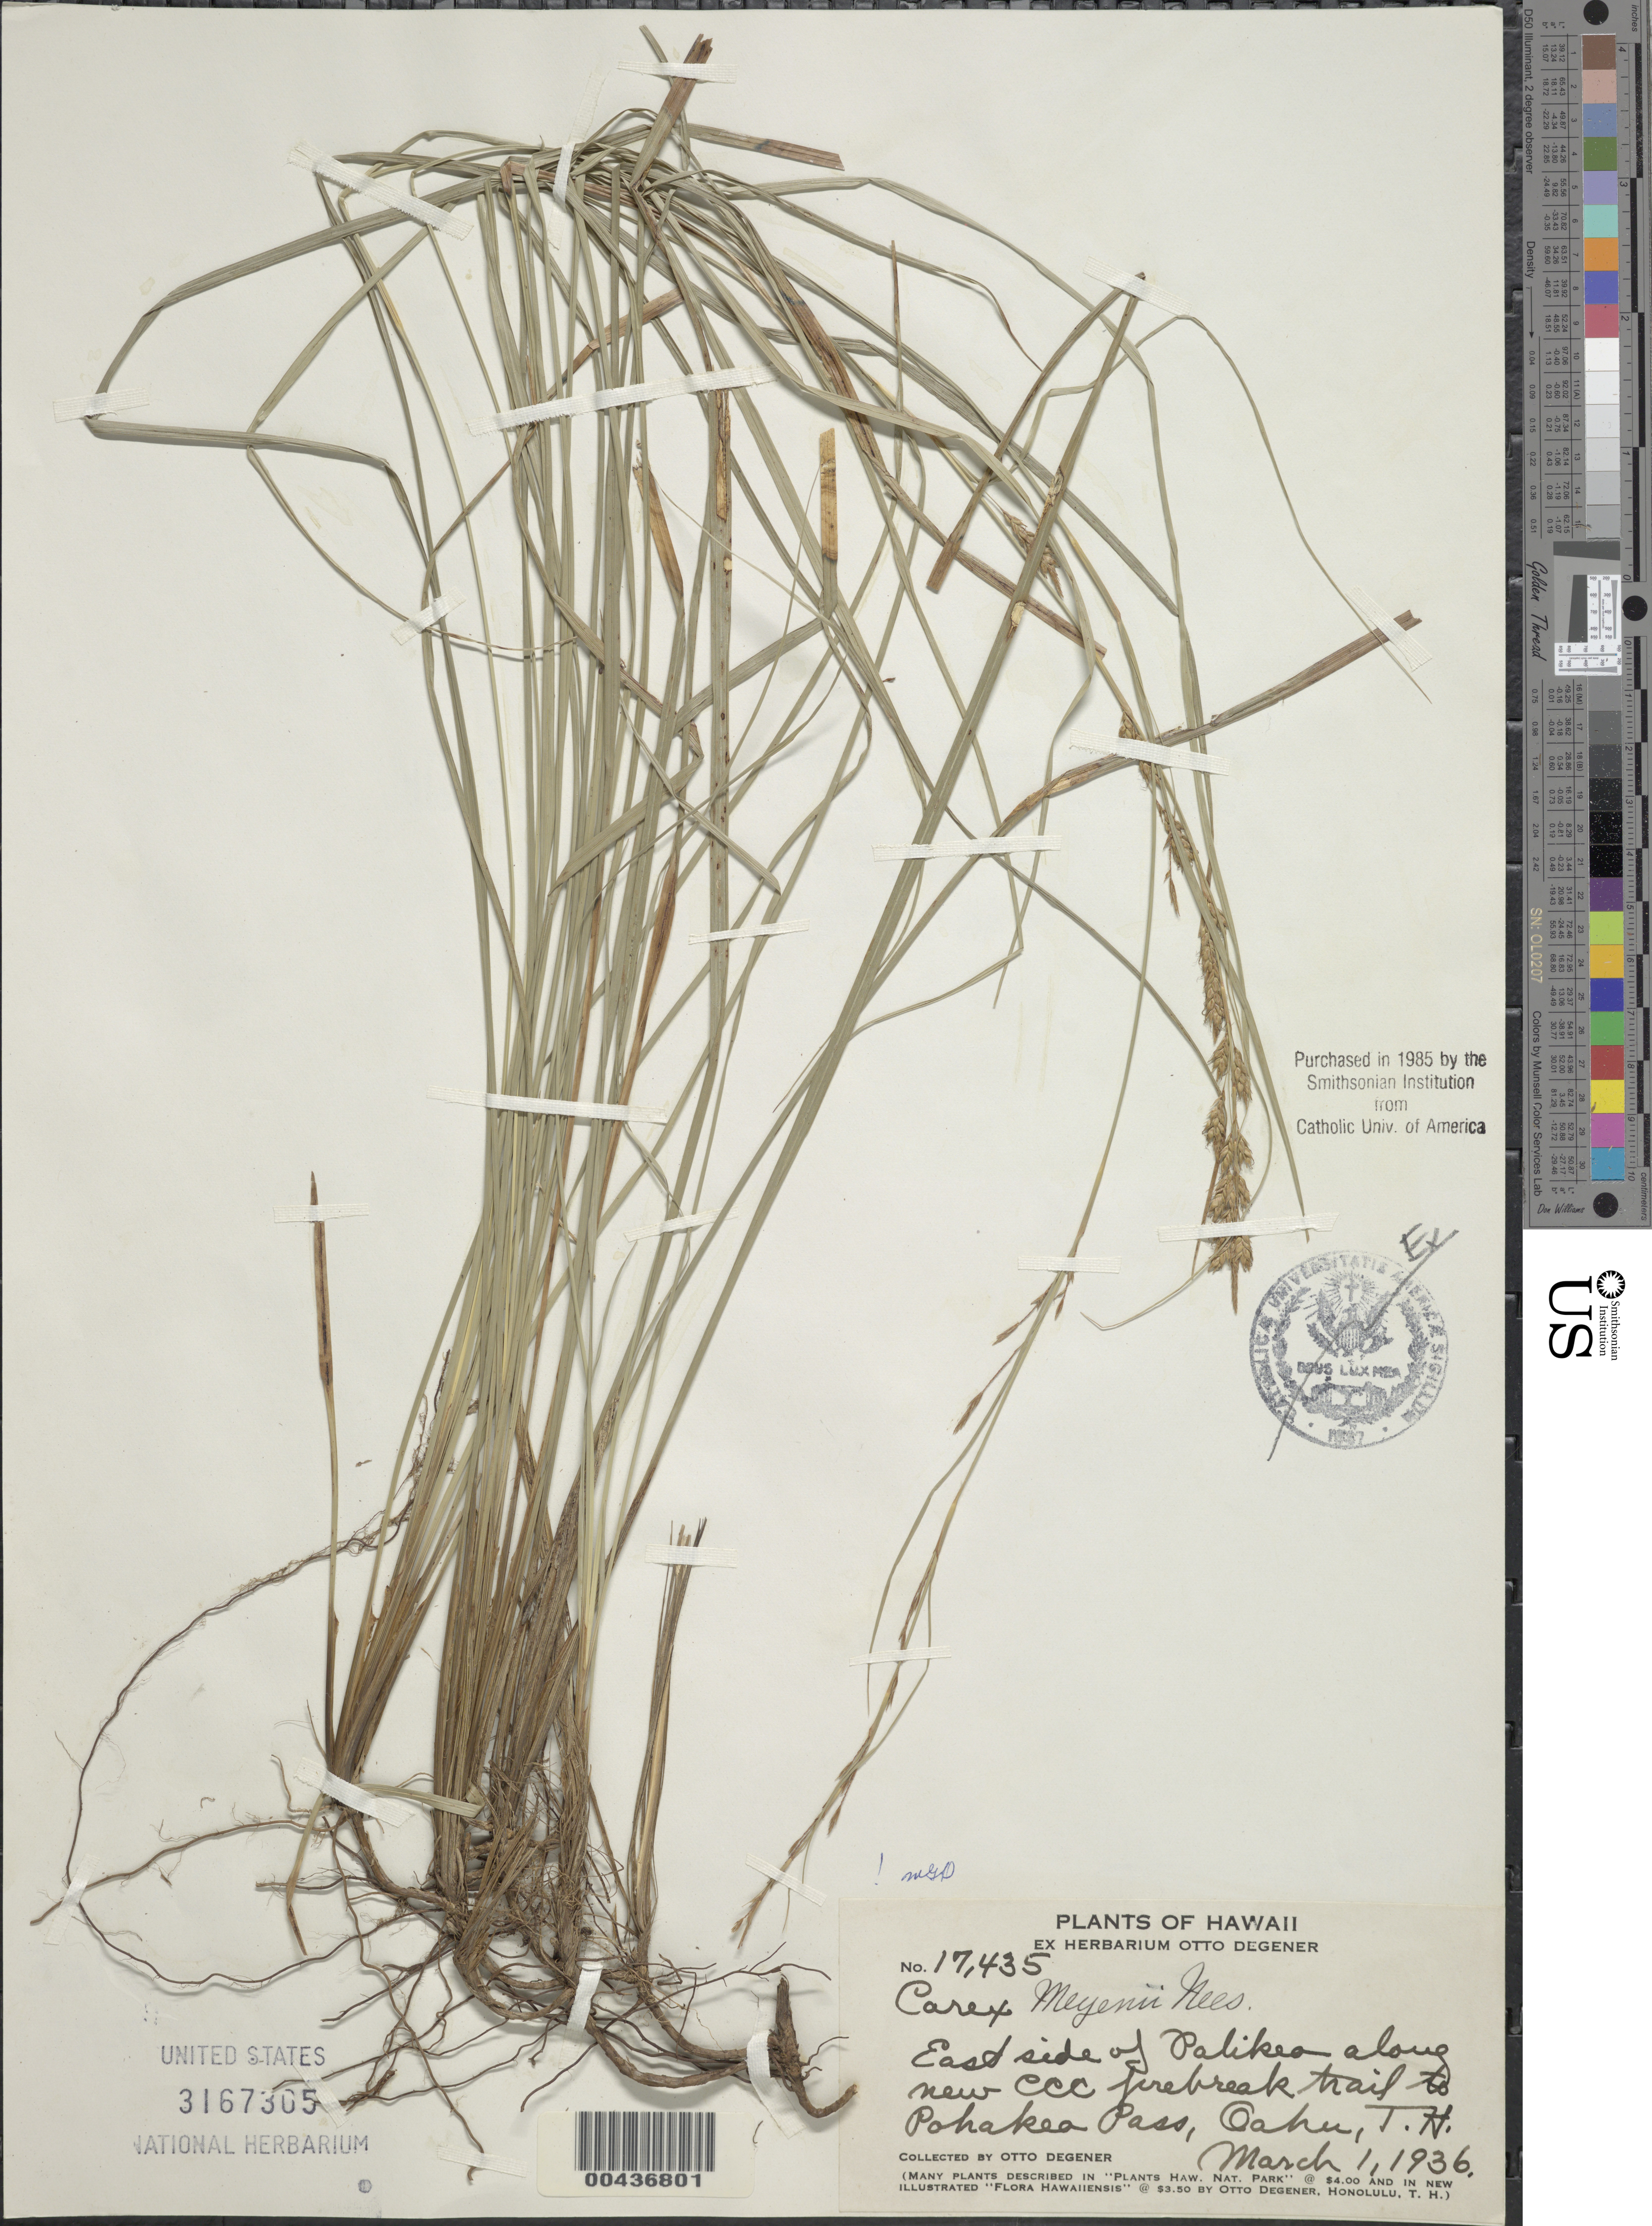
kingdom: Plantae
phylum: Tracheophyta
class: Liliopsida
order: Poales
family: Cyperaceae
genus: Carex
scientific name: Carex meyenii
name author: Nees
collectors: O. Degener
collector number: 17435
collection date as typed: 1 Mar 1936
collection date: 1936-03-01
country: United States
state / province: Hawaii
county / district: Honolulu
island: Oahu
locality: East side of Palikea along new C.C.C. firebreak trail to Pohakea Pass, Oahu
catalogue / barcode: US 3167305